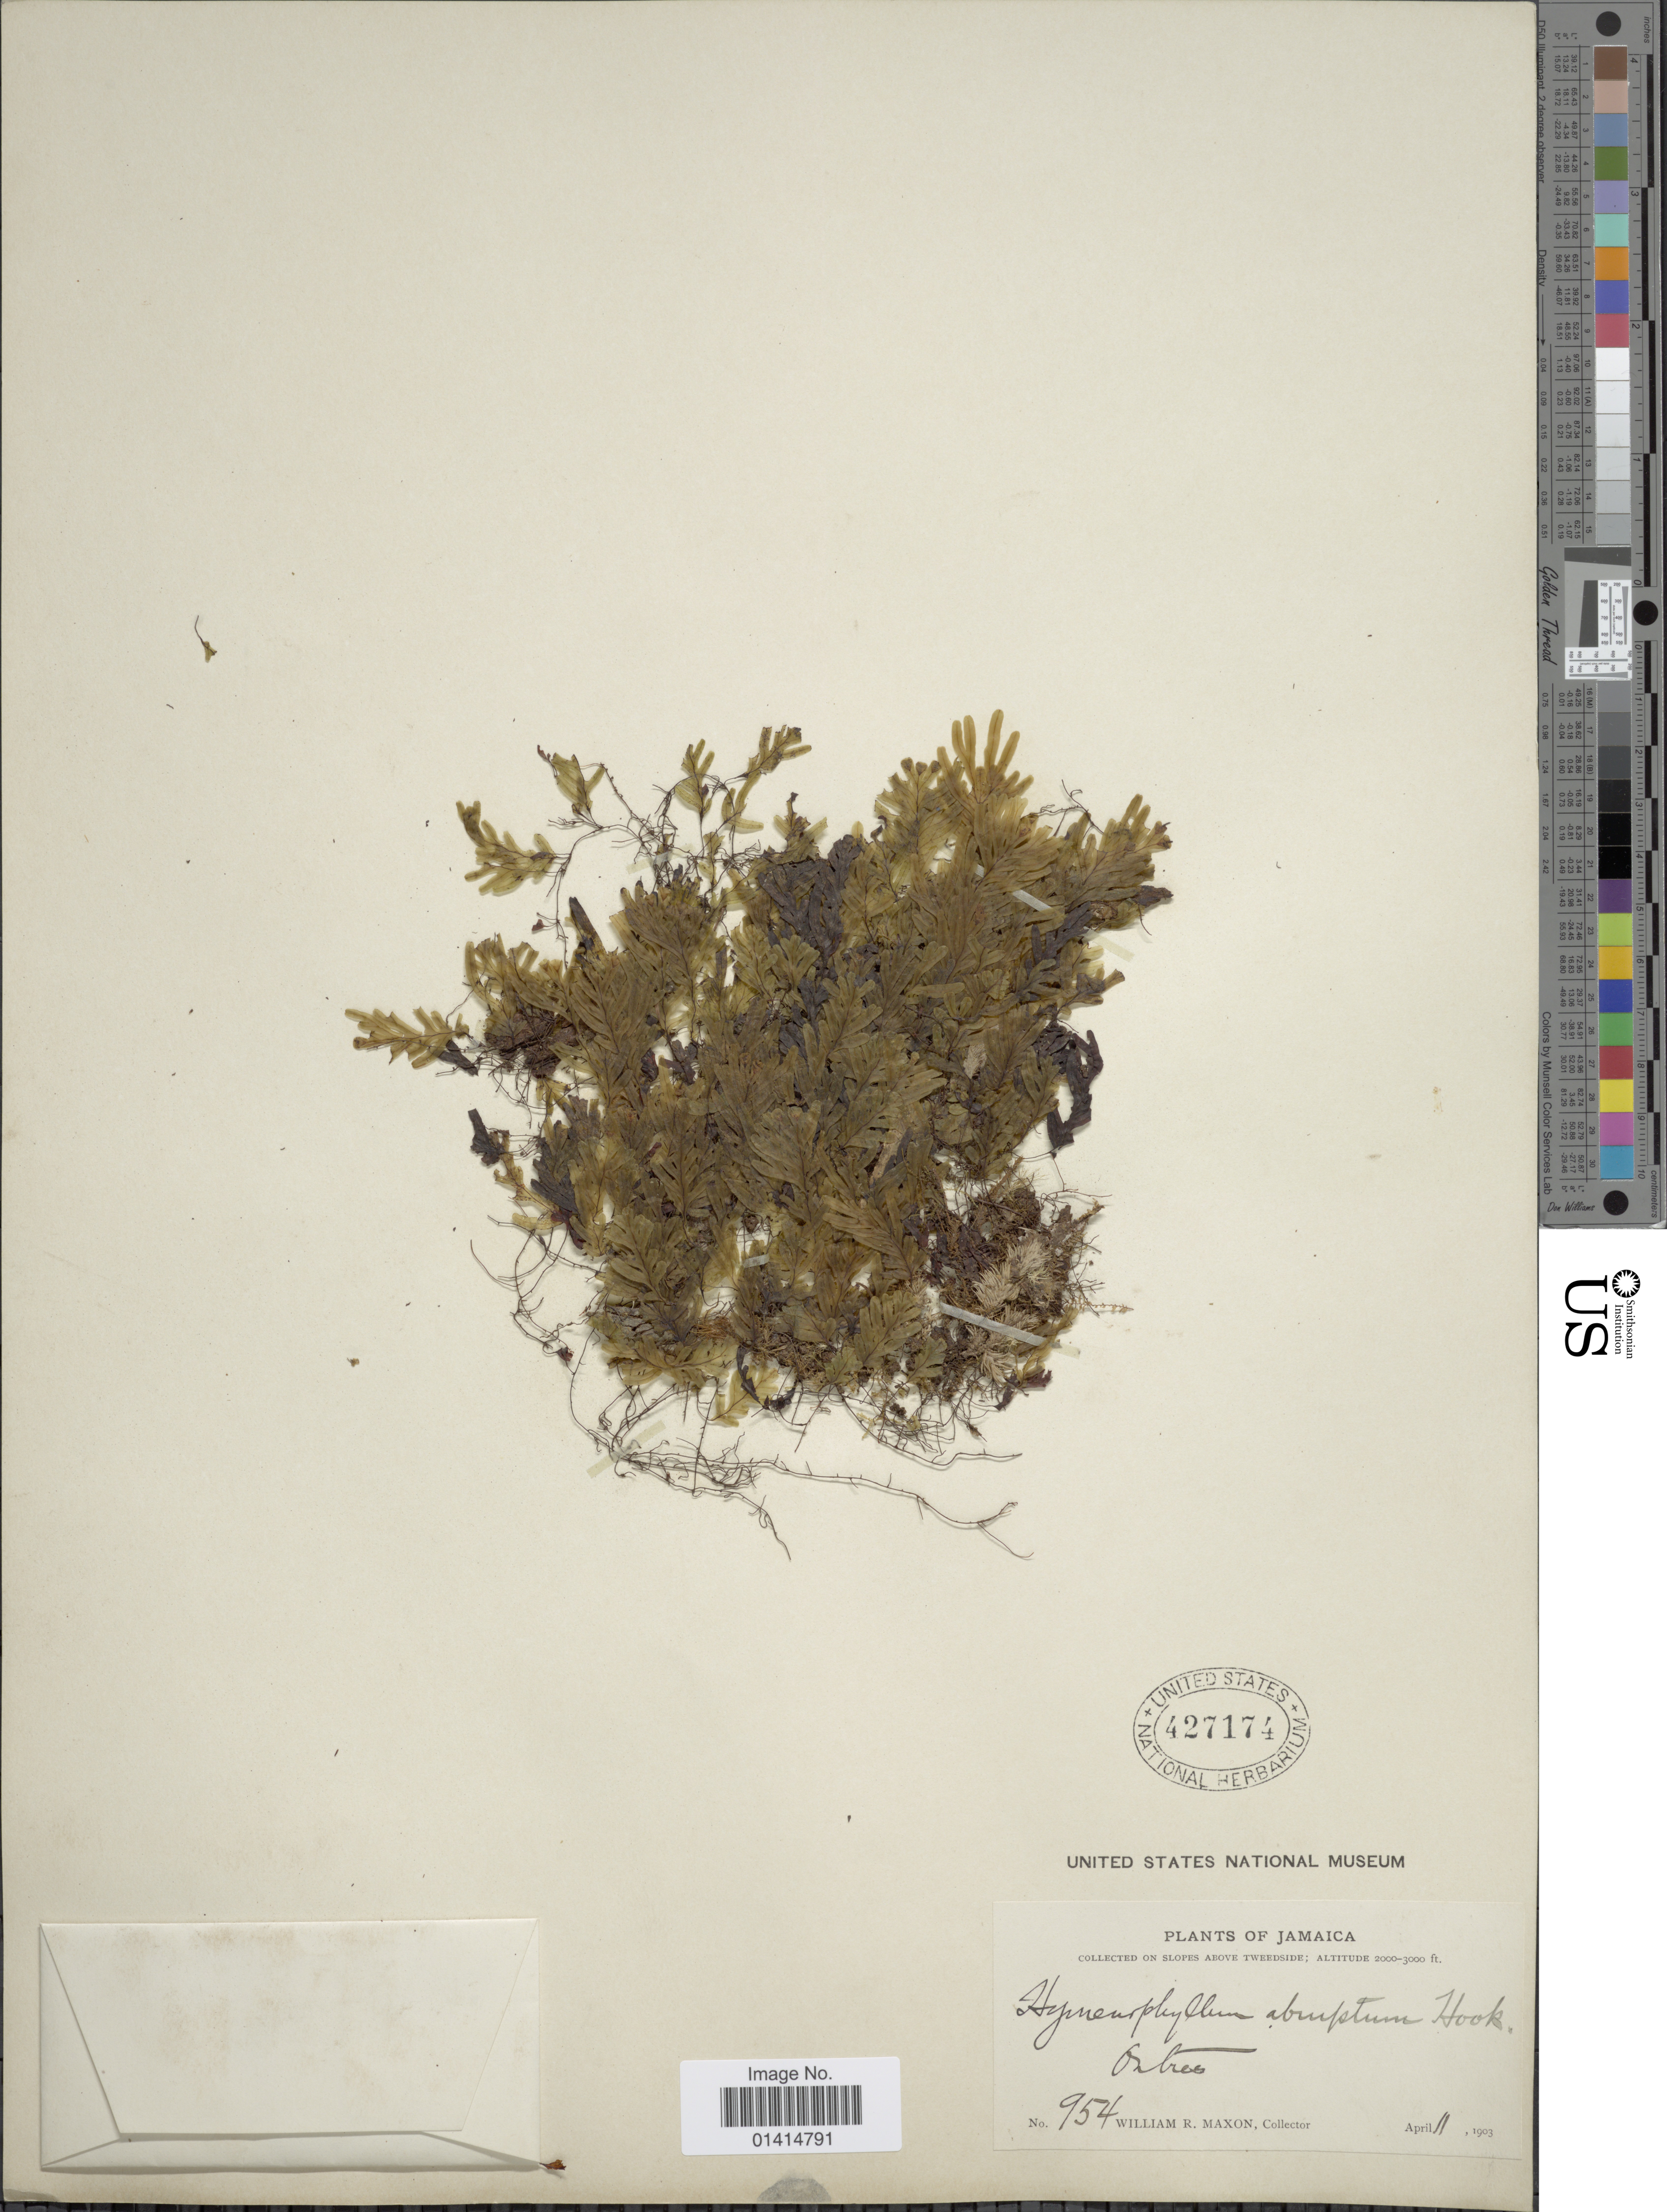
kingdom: Plantae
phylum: Tracheophyta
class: Polypodiopsida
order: Hymenophyllales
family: Hymenophyllaceae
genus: Hymenophyllum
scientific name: Hymenophyllum abruptum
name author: Hook.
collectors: W. R. Maxon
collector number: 954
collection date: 1903-04-11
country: Jamaica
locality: On slopes above Tweeside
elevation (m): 610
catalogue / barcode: US 427174